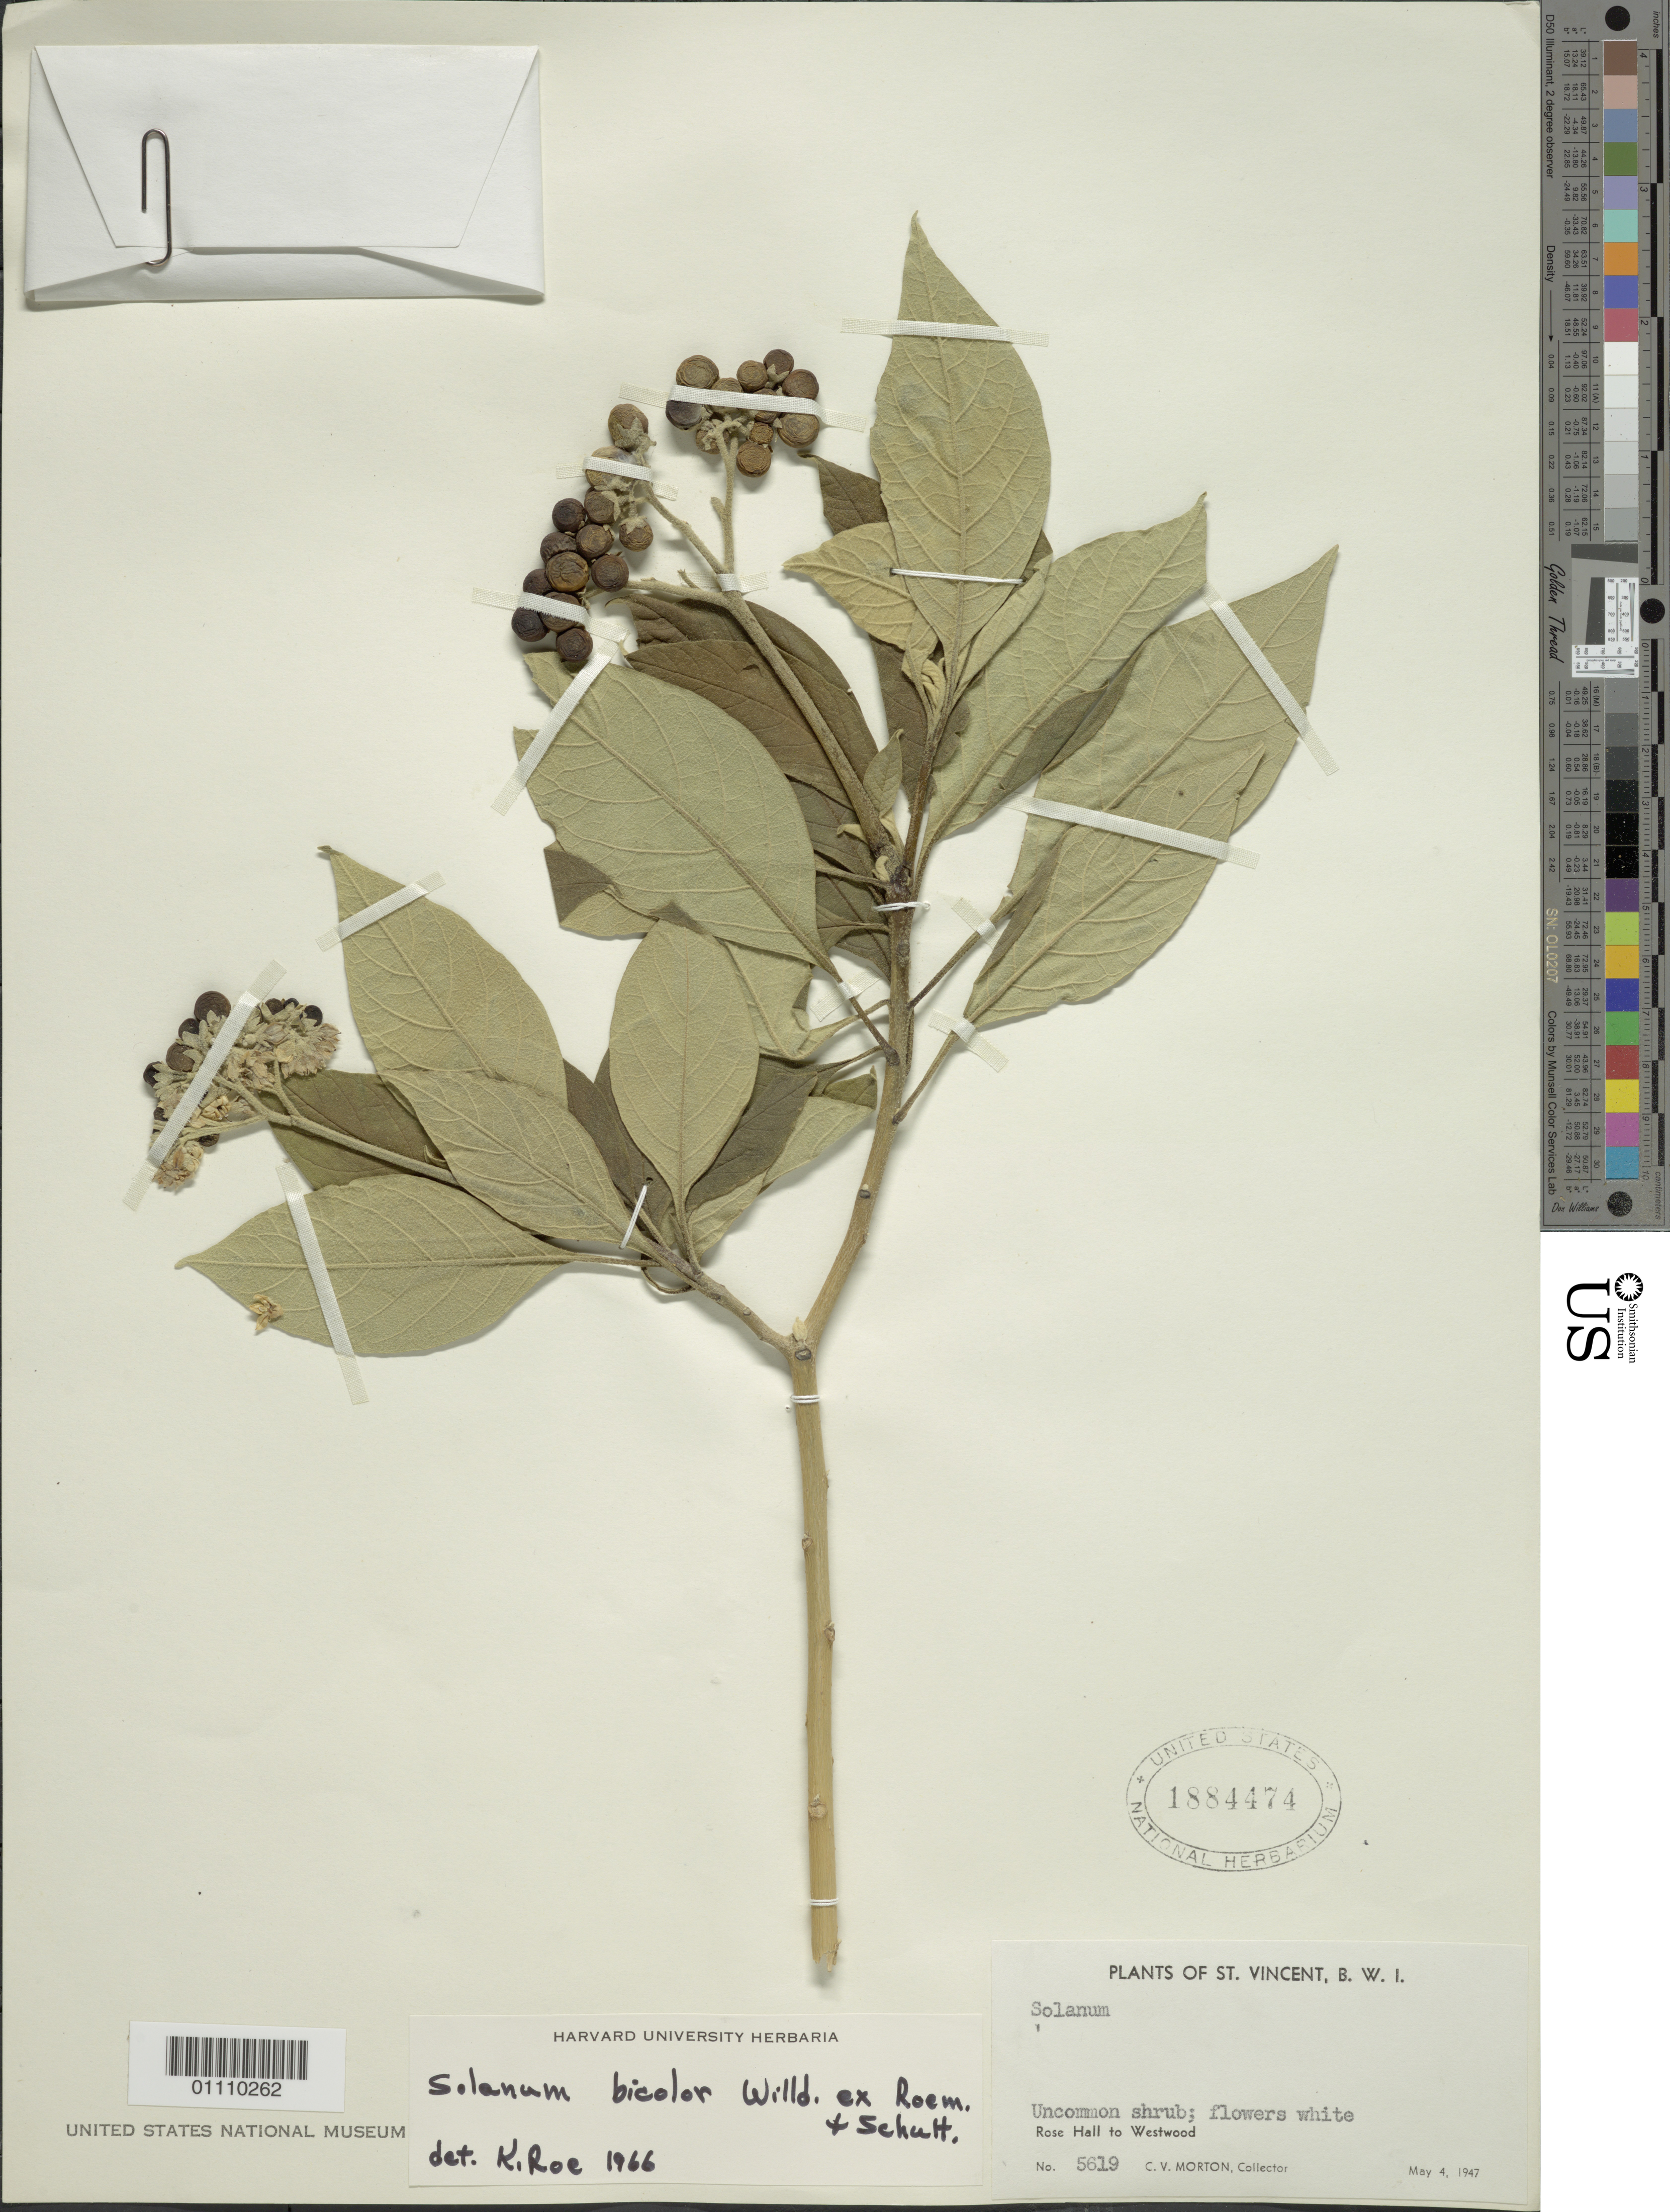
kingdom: Plantae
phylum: Tracheophyta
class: Magnoliopsida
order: Solanales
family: Solanaceae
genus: Solanum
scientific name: Solanum bicolor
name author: Willd. ex Roem. & Schult.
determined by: Roe, K.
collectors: C. V. Morton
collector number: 5619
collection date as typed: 04 May 1947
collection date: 1947-05-04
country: St. Vincent - Grenadines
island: St. Vincent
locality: Rose Hall to Westwood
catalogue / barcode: US 1884474